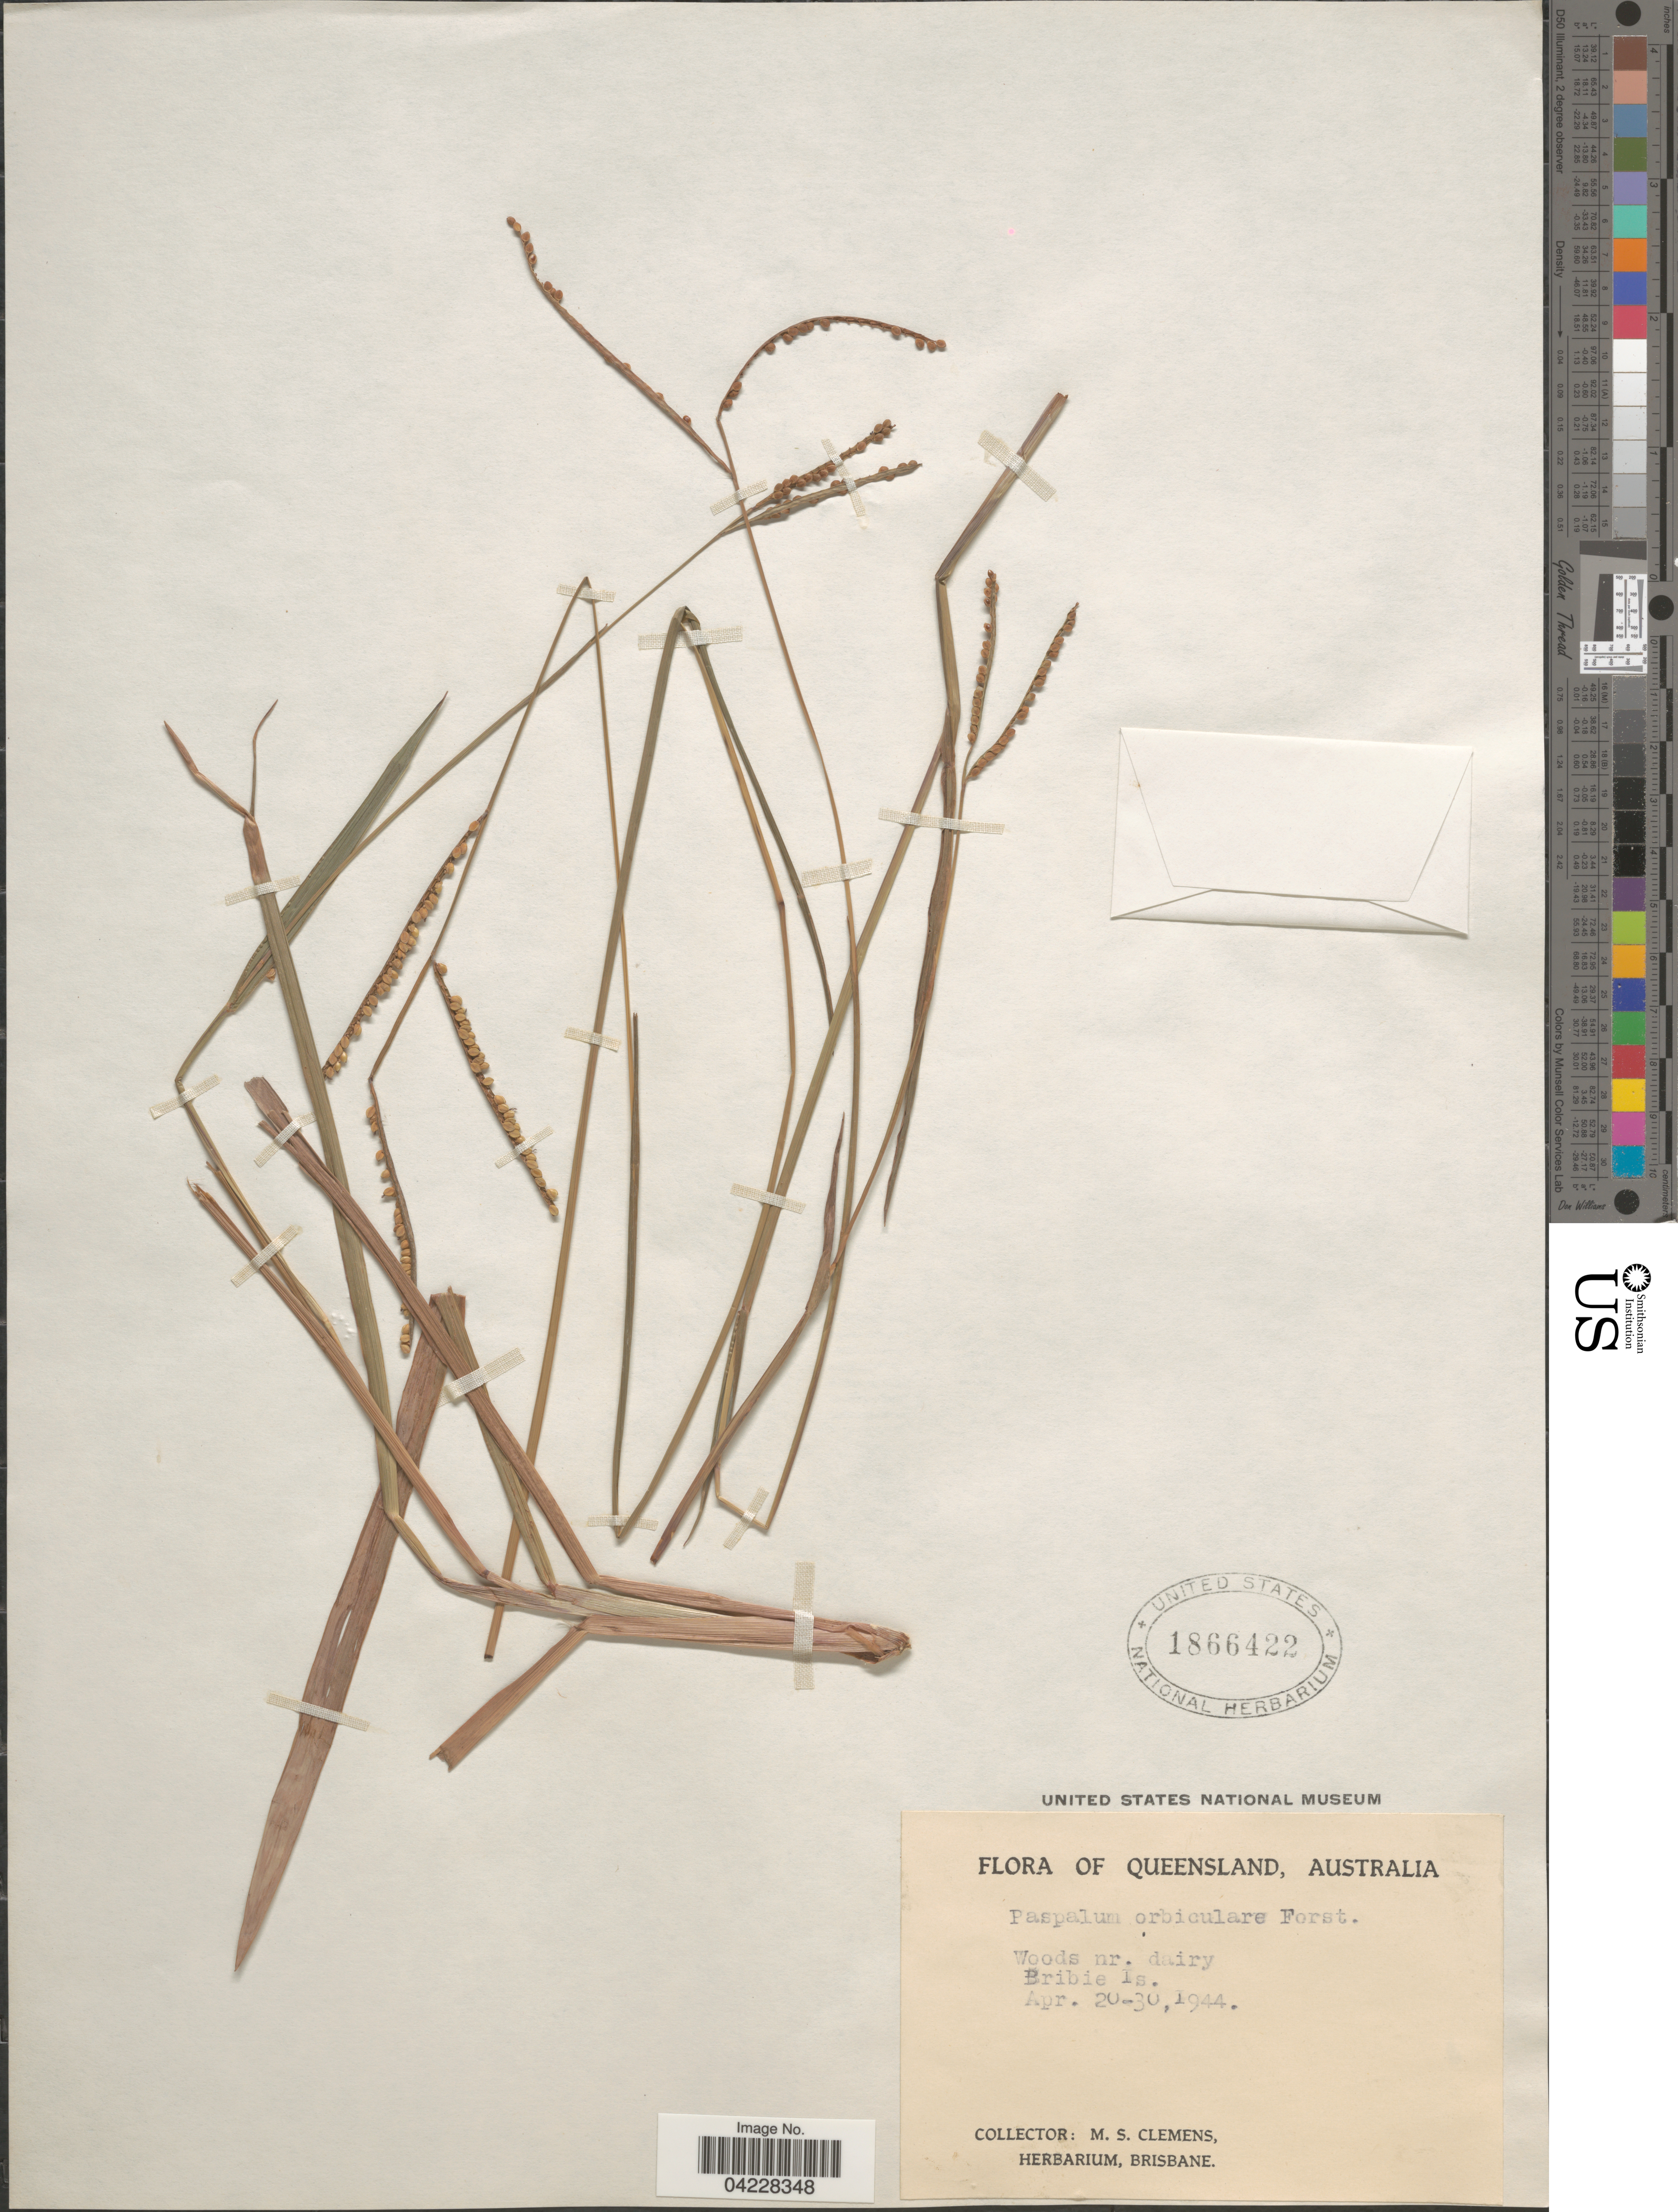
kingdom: Plantae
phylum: Tracheophyta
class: Liliopsida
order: Poales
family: Poaceae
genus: Paspalum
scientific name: Paspalum orbiculare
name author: G. Forst.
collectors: M. S. Clemens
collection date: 1944-04-20/1944-04-30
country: Australia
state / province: Queensland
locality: Woods nr. dairy. Bribie Is.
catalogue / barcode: US 1866422